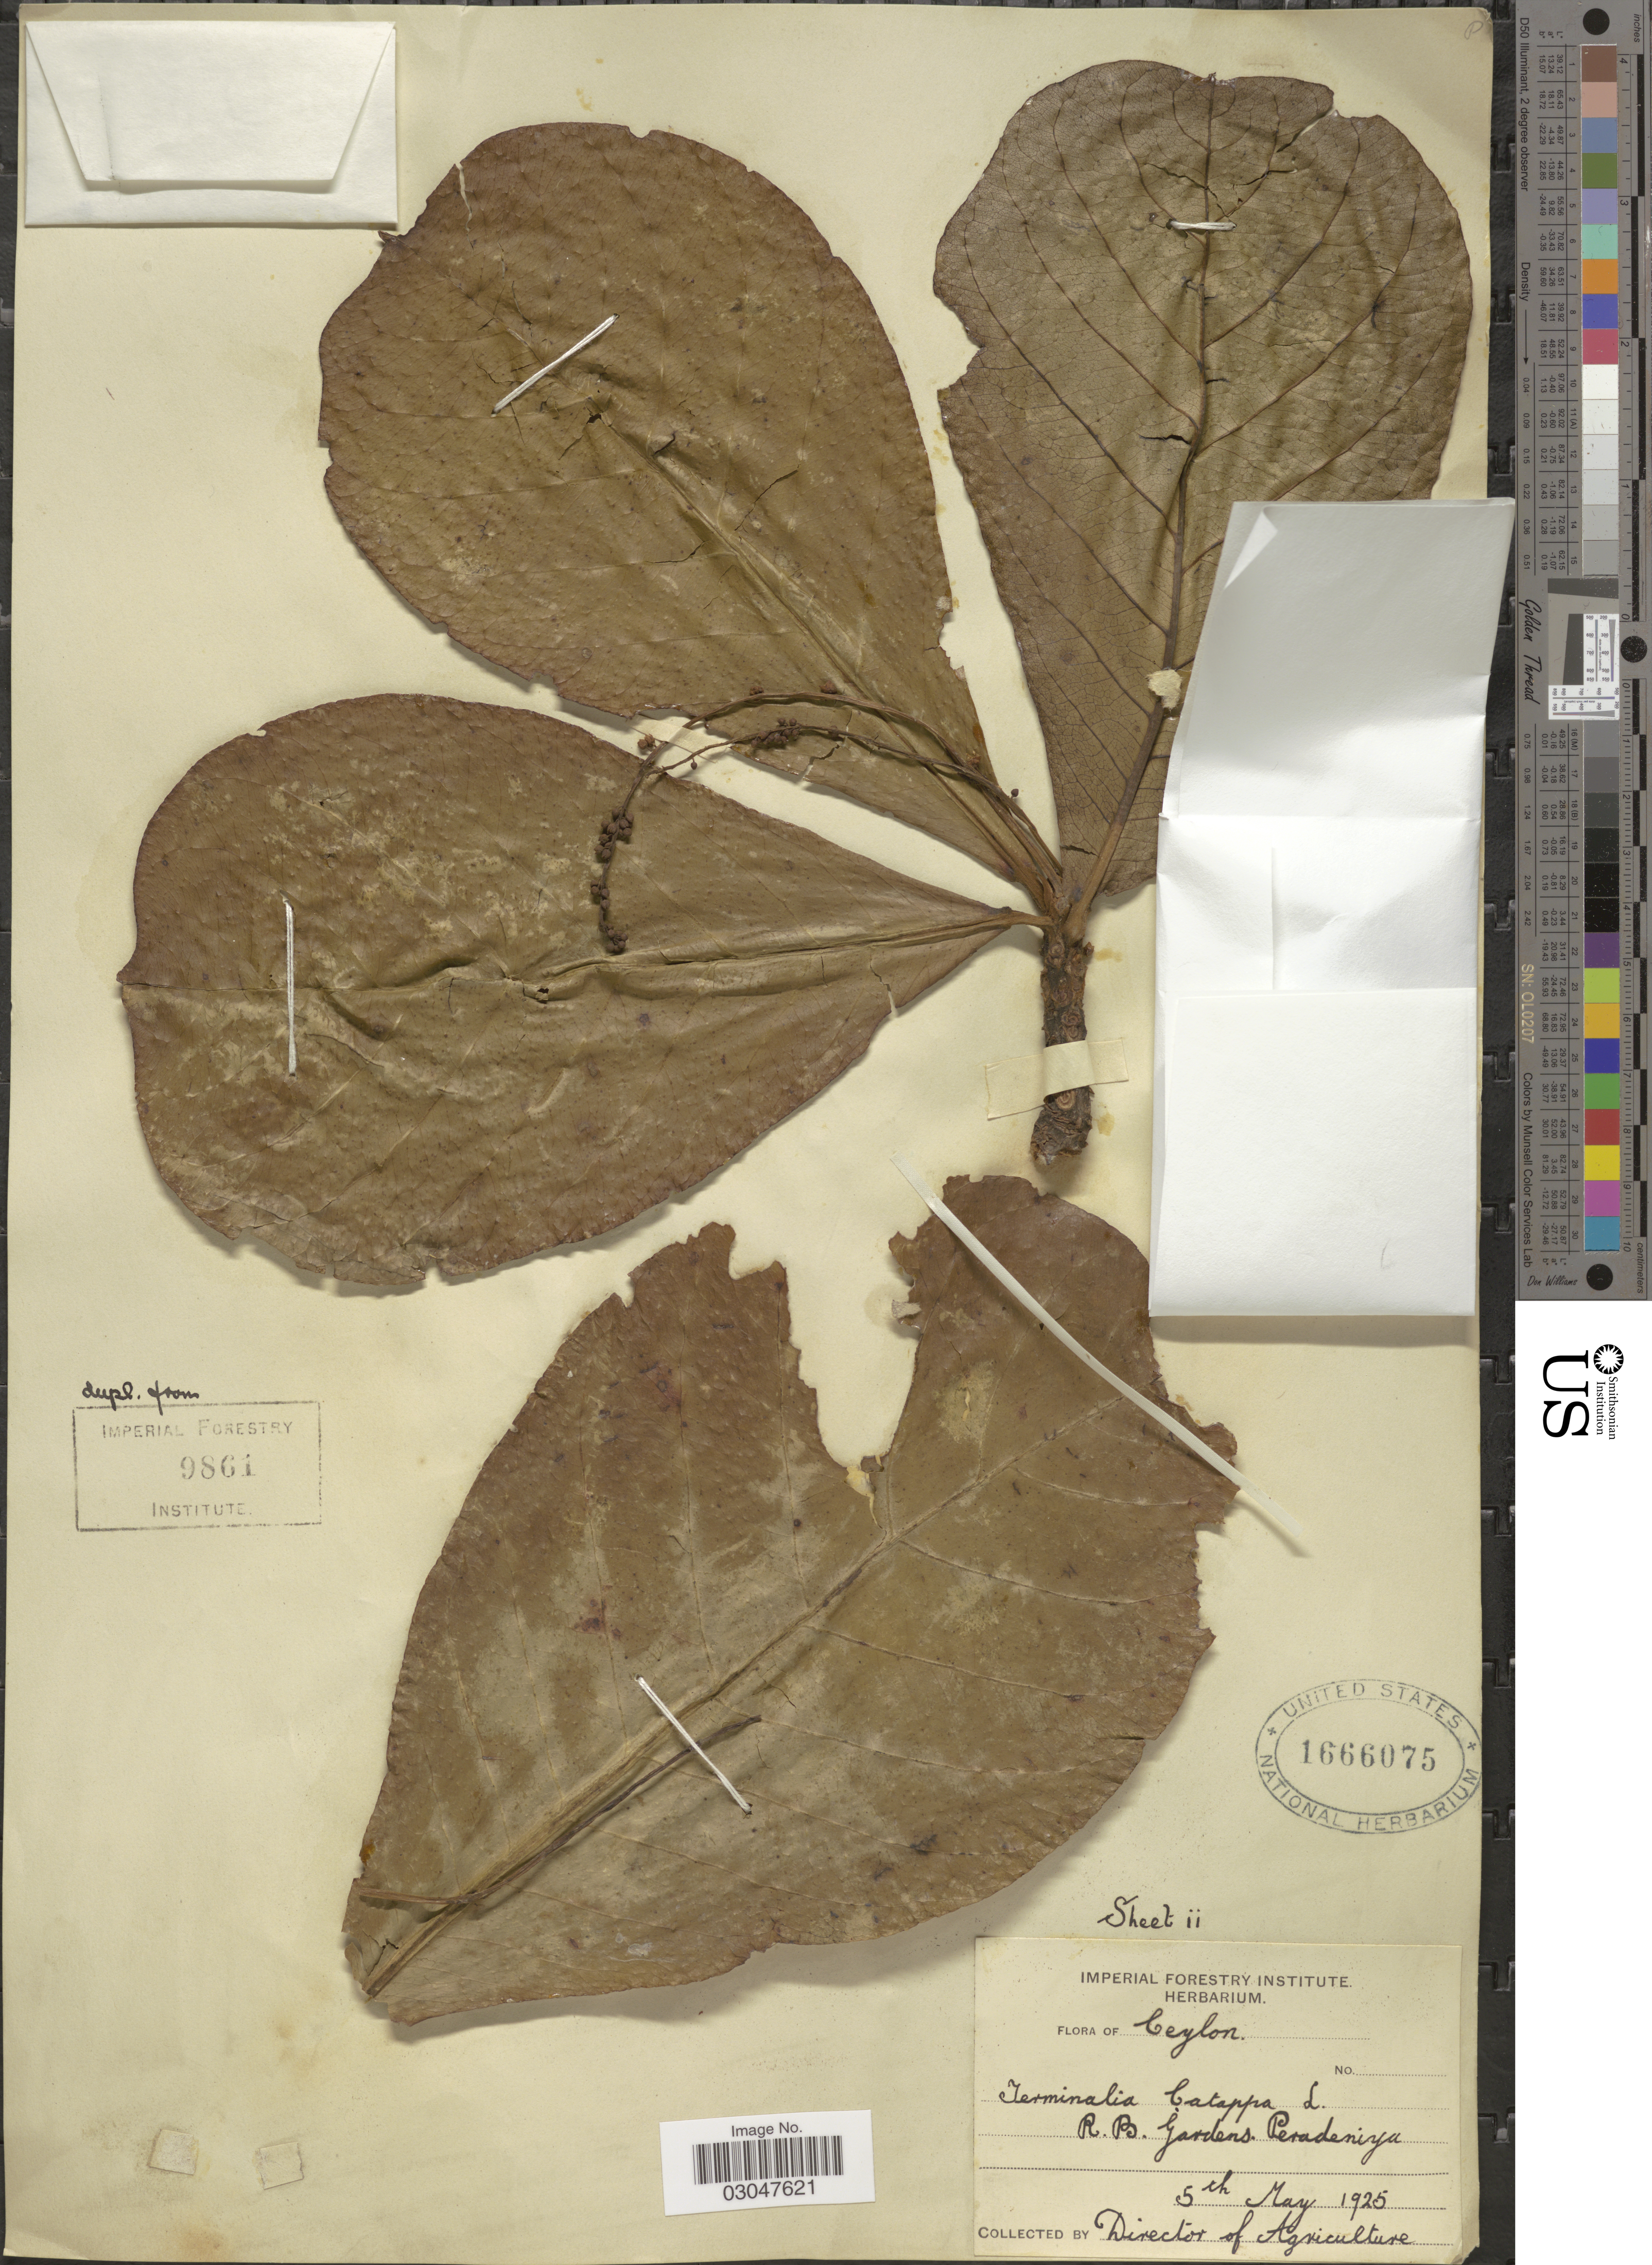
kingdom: Plantae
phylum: Tracheophyta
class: Magnoliopsida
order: Myrtales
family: Combretaceae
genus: Terminalia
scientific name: Terminalia catappa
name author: L.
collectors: Director of Agriculture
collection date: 1925-05-05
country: Sri Lanka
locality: Ceylon. R. B. Gardens. Peradeniya.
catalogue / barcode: US 1666075